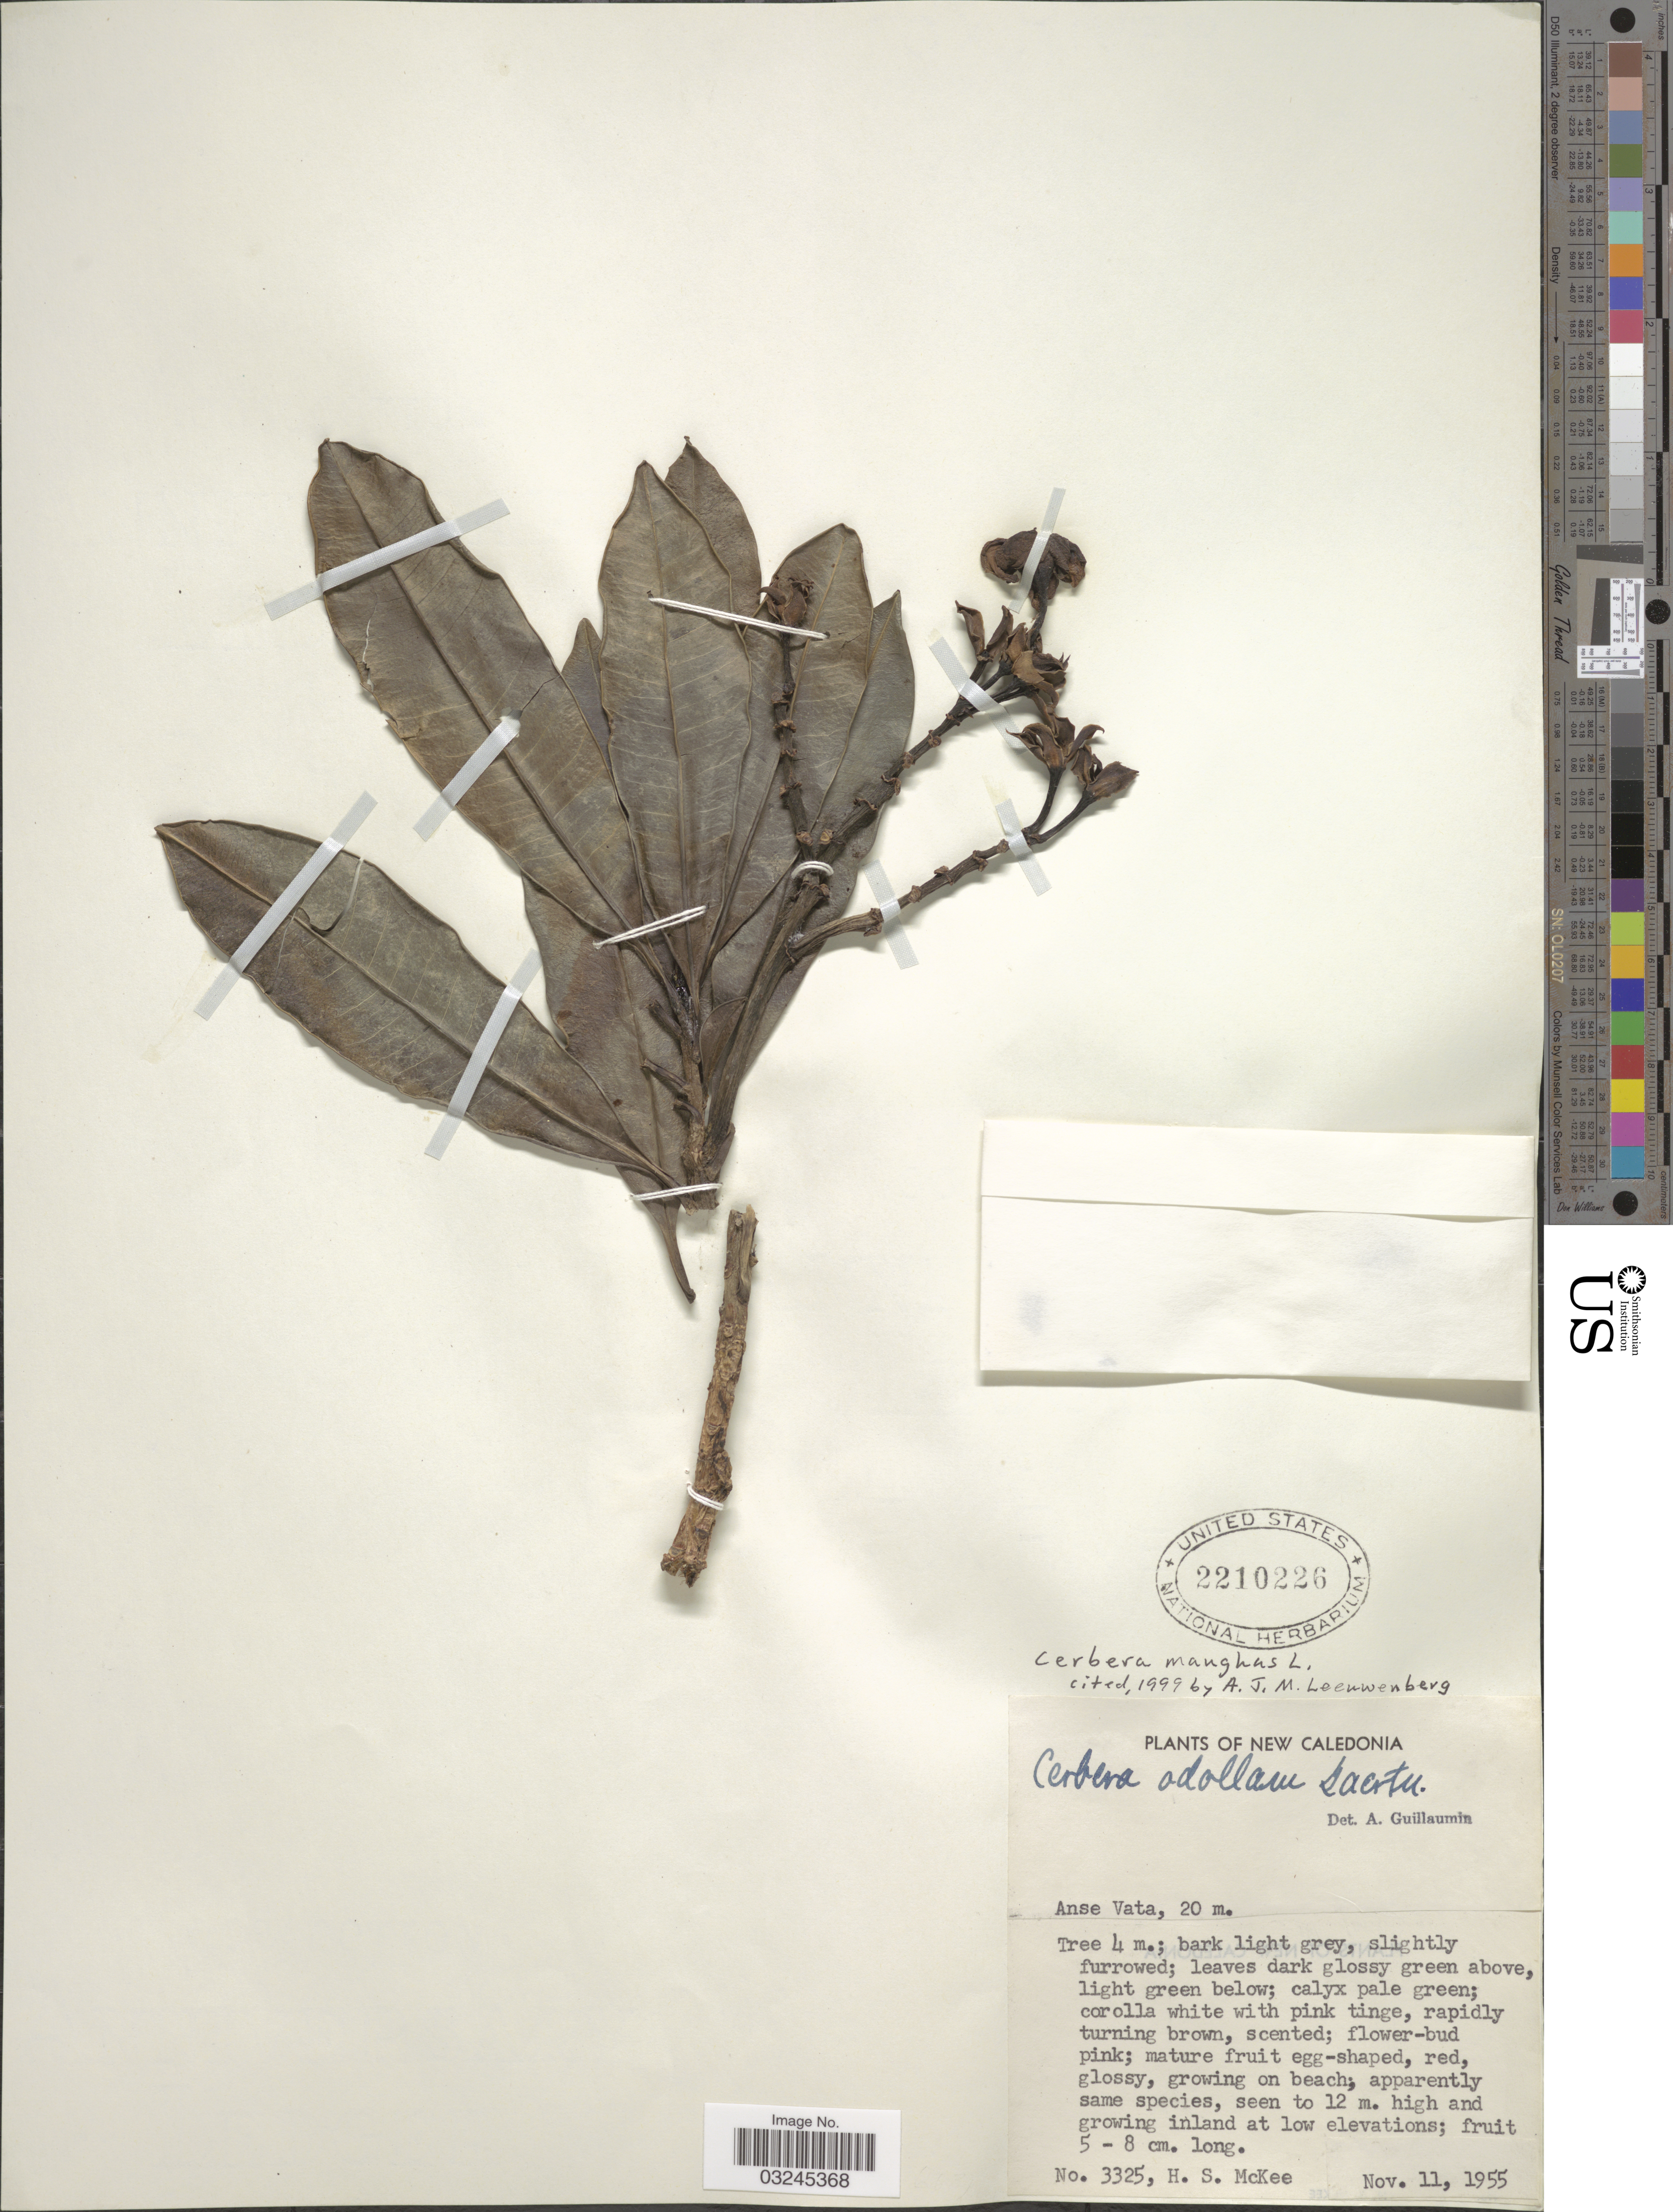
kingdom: Plantae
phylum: Tracheophyta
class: Magnoliopsida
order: Gentianales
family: Apocynaceae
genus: Cerbera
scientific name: Cerbera manghas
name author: L.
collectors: H. S. McKee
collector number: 3325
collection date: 1955-11-11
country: New Caledonia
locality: Anse Vata.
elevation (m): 20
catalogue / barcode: US 2210226